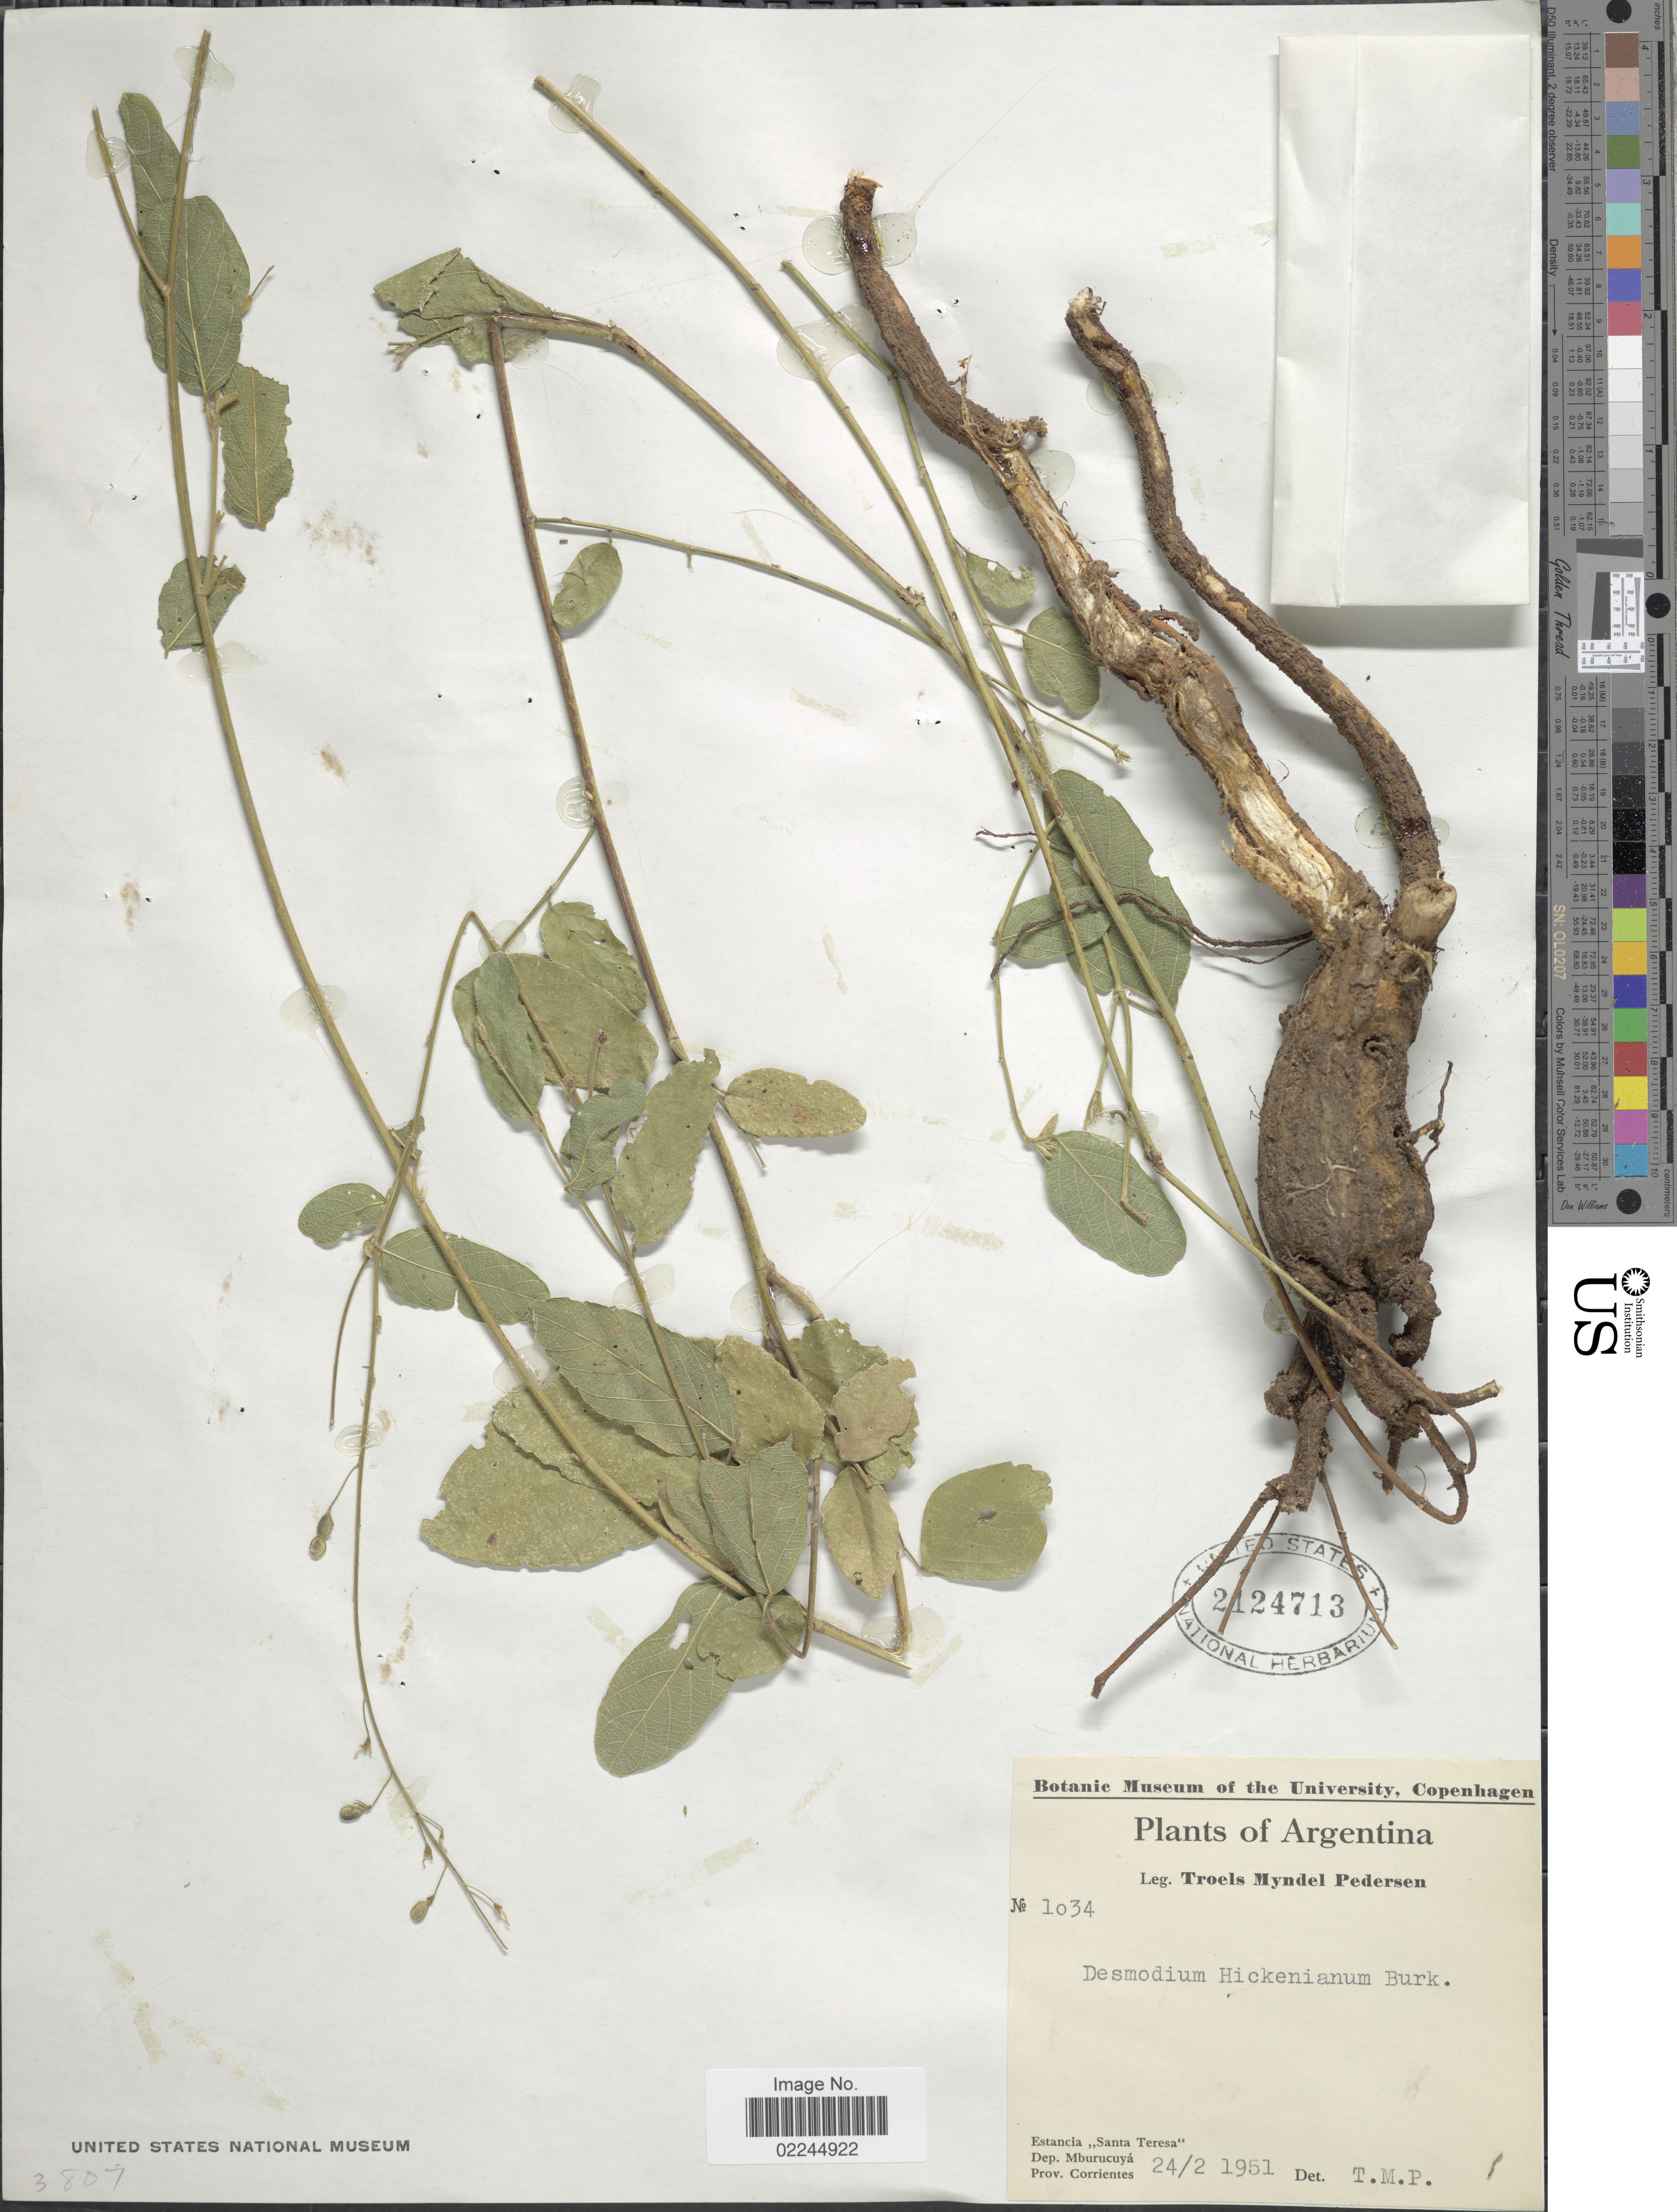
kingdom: Plantae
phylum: Tracheophyta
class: Magnoliopsida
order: Fabales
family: Fabaceae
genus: Desmodium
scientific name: Desmodium hickenianum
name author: Burkart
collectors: T. Pederson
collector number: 1034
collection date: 1951-02-24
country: Argentina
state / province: Corrientes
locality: Estancia Santa Teresa, Dep. Mburucuya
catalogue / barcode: US 2124713